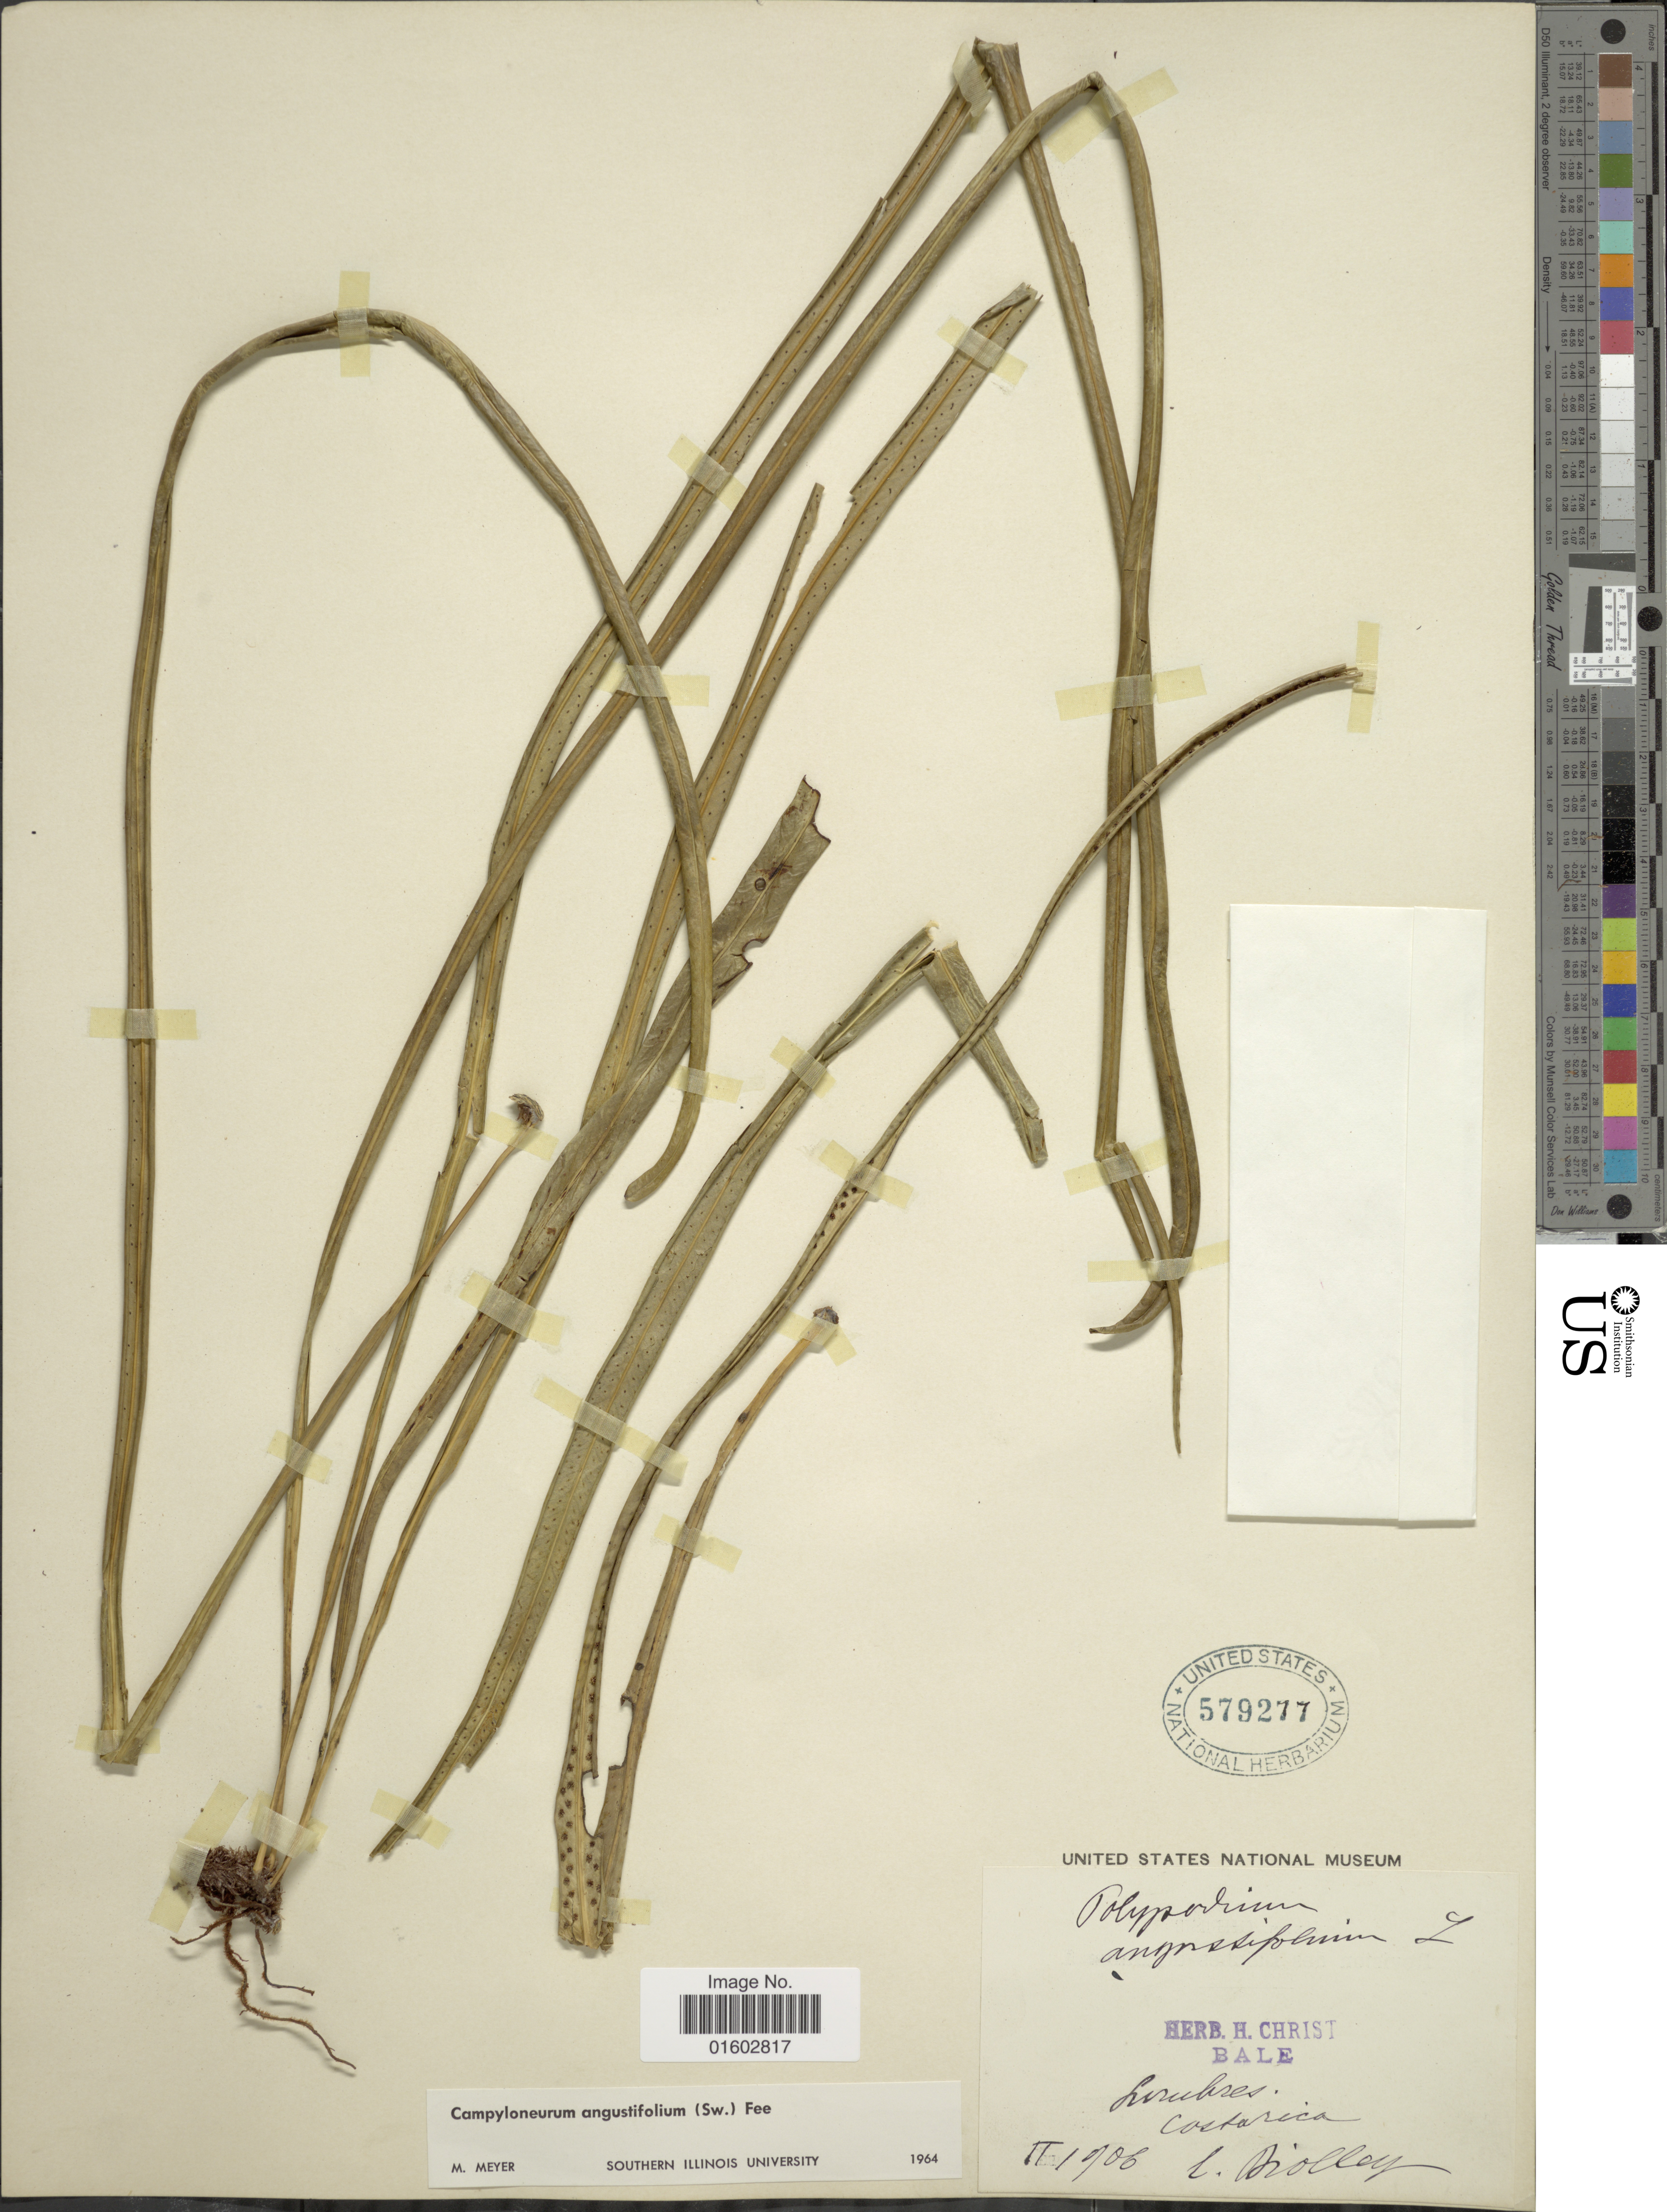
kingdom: Plantae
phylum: Tracheophyta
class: Polypodiopsida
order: Polypodiales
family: Polypodiaceae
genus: Campyloneurum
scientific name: Campyloneurum angustifolium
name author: (Sw.) Fée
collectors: P. Biolley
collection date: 1906-02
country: Costa Rica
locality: Lurubres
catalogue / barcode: US 579277